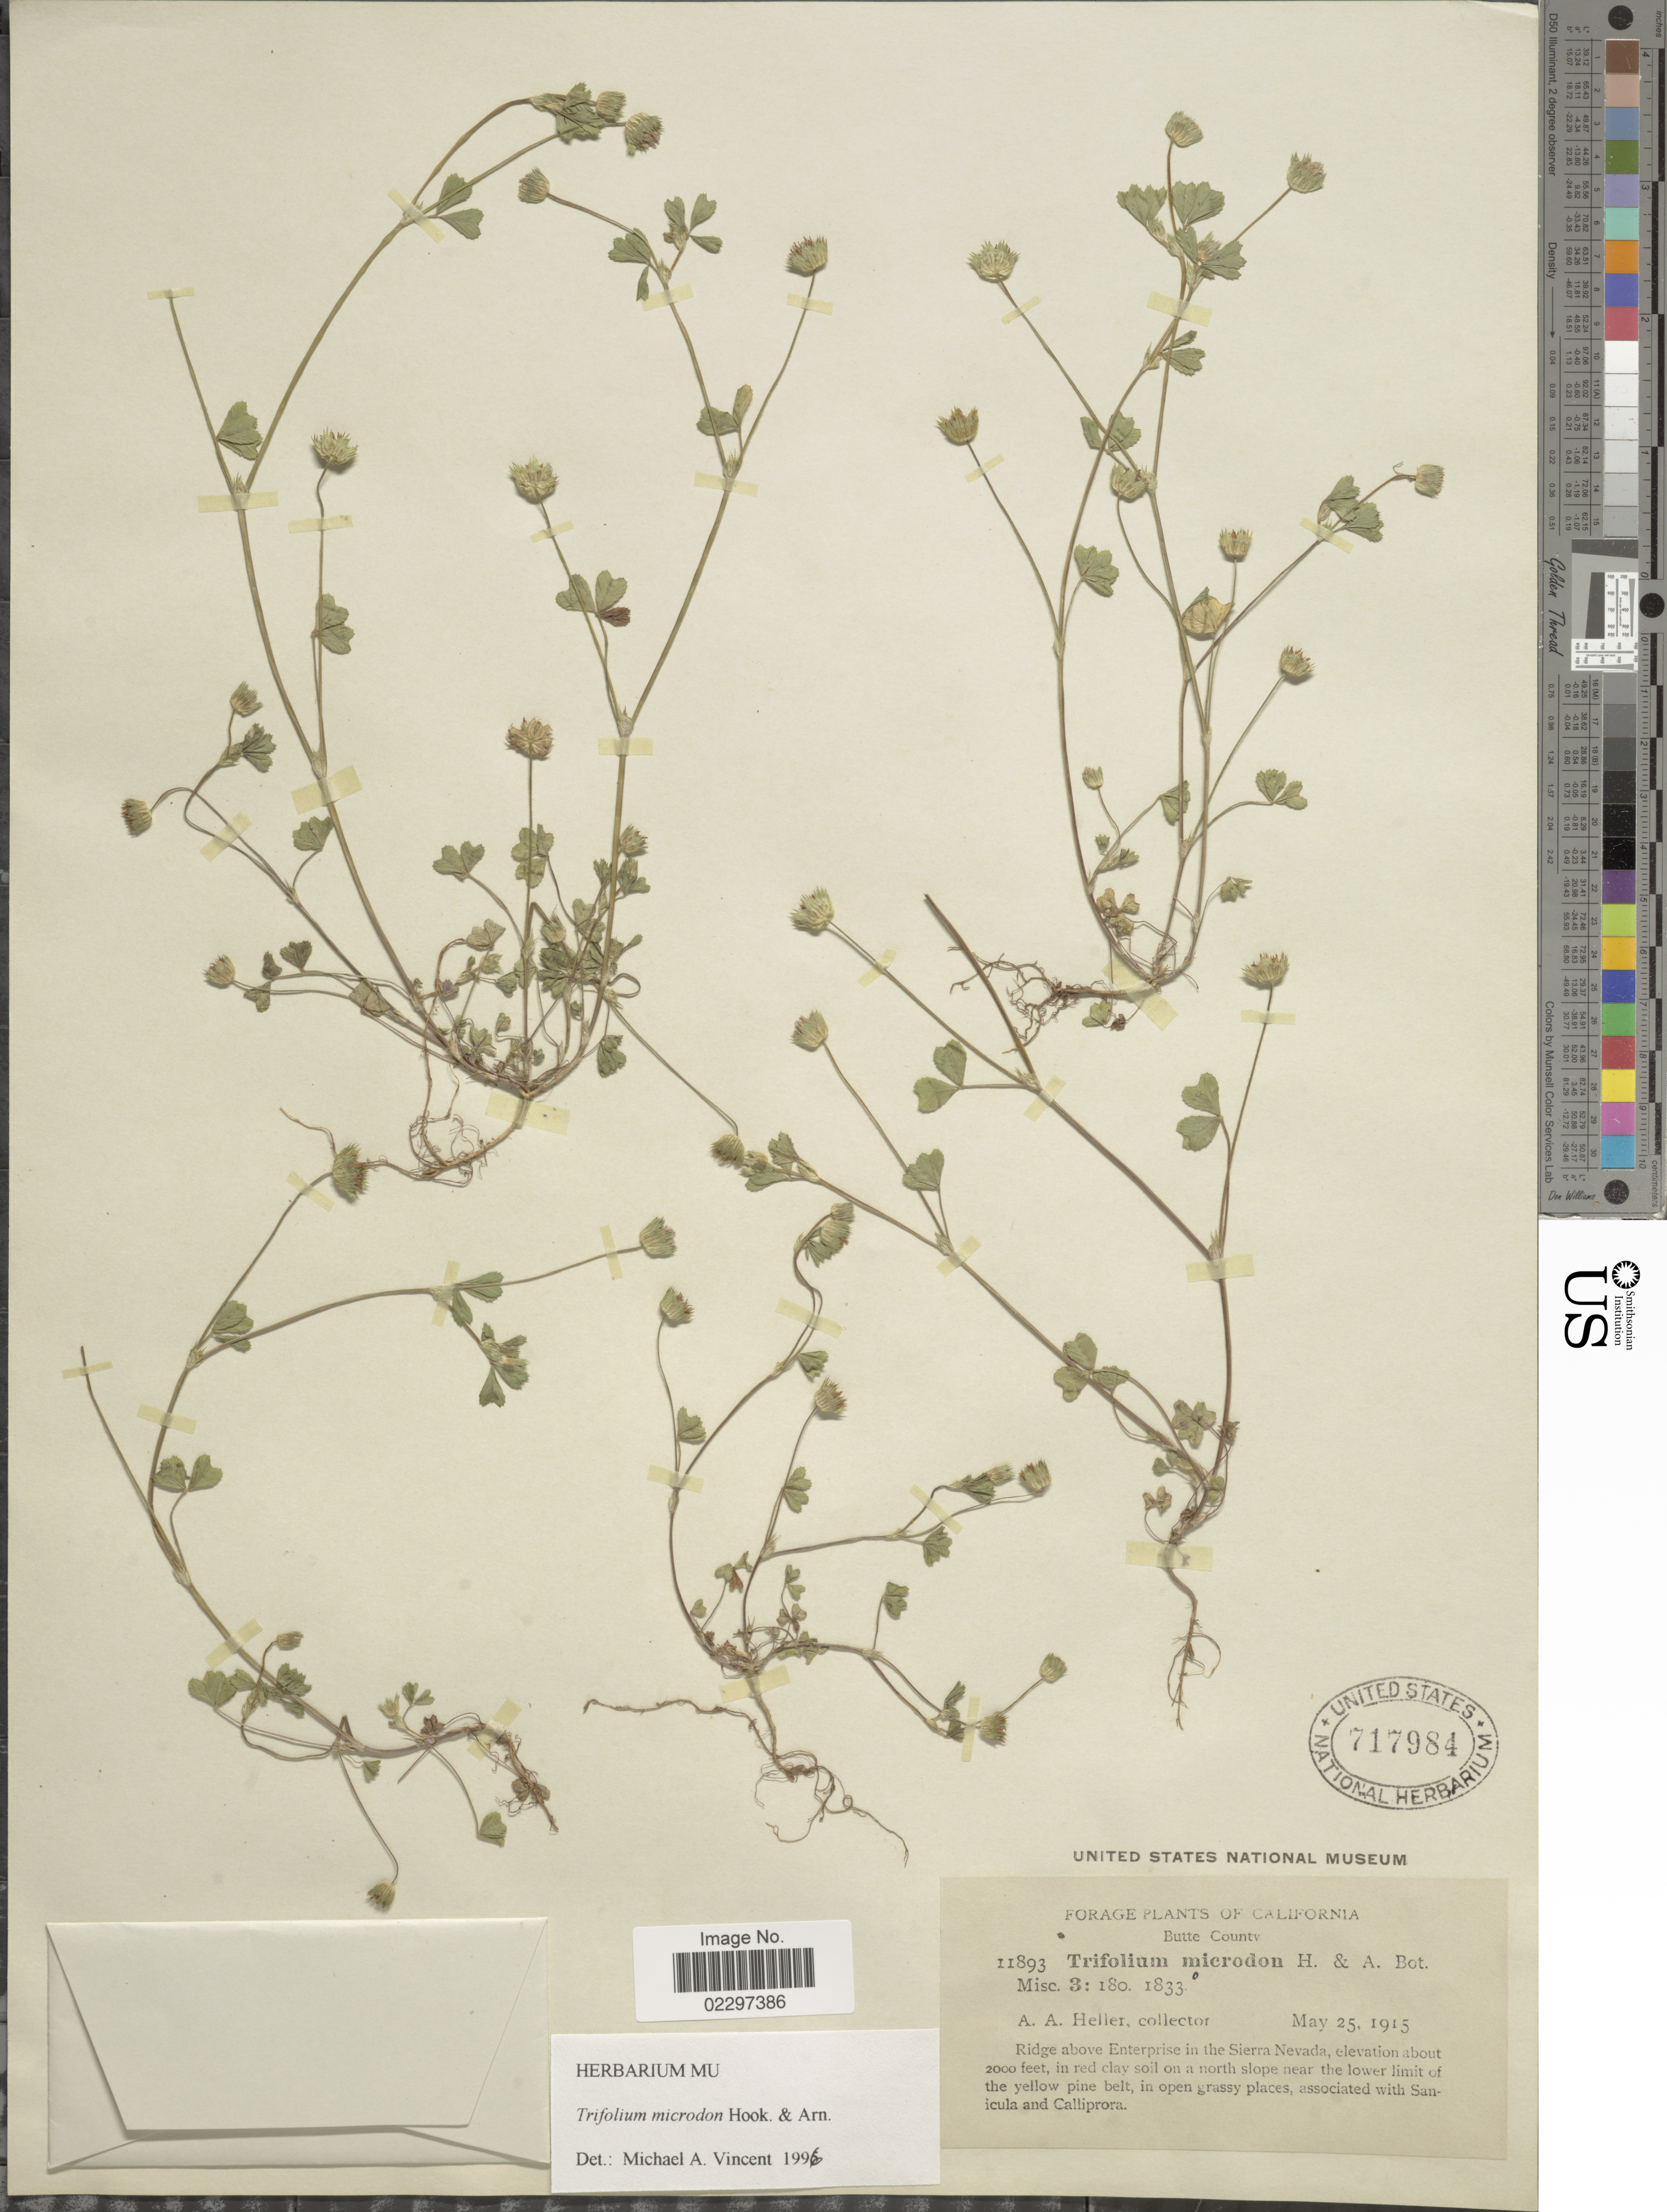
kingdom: Plantae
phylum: Tracheophyta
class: Magnoliopsida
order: Fabales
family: Fabaceae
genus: Trifolium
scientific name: Trifolium microdon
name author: Hook. & Arn.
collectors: A. A. Heller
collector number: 11893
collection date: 1915-05-25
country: United States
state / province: California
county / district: Butte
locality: Butte County. Ridge above Enterprise in the Sierra Nevada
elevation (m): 610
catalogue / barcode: US 717984